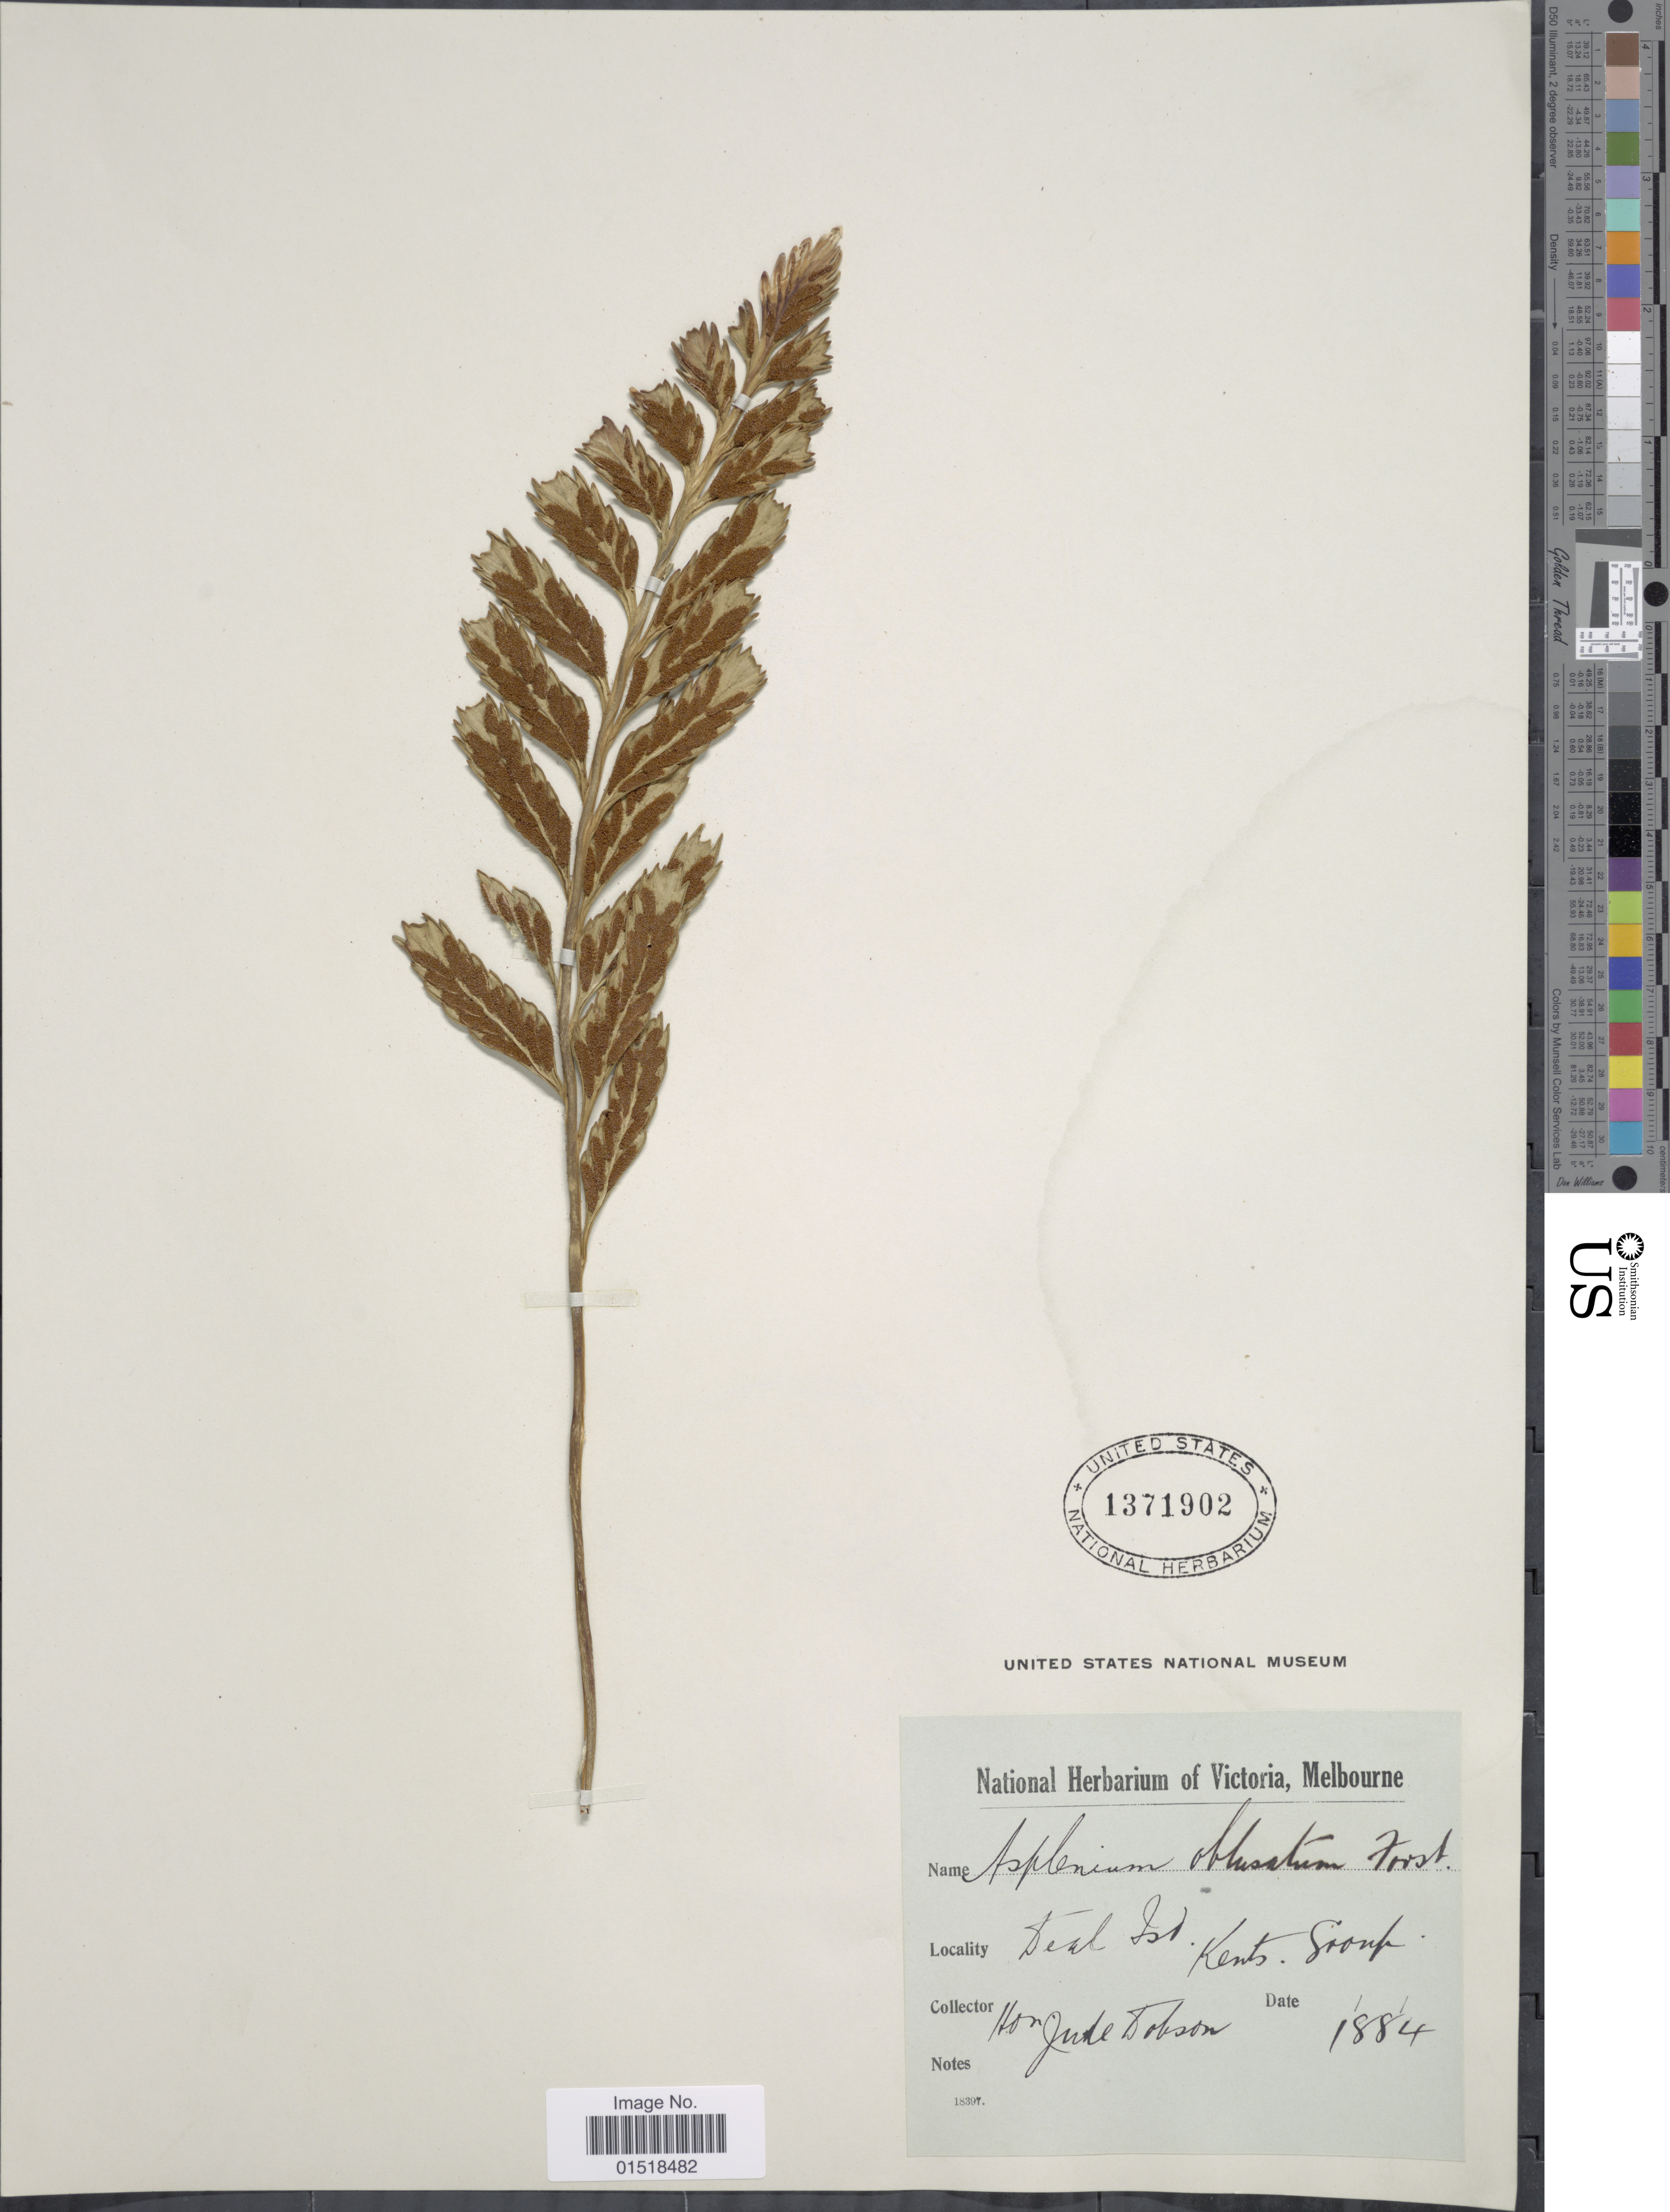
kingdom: Plantae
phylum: Tracheophyta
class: Polypodiopsida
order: Polypodiales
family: Aspleniaceae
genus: Asplenium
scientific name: Asplenium obtusatum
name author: G. Forst.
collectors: J. Dobson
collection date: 1884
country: Australia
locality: Deal Is., Kents. Group.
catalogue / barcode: US 1371902